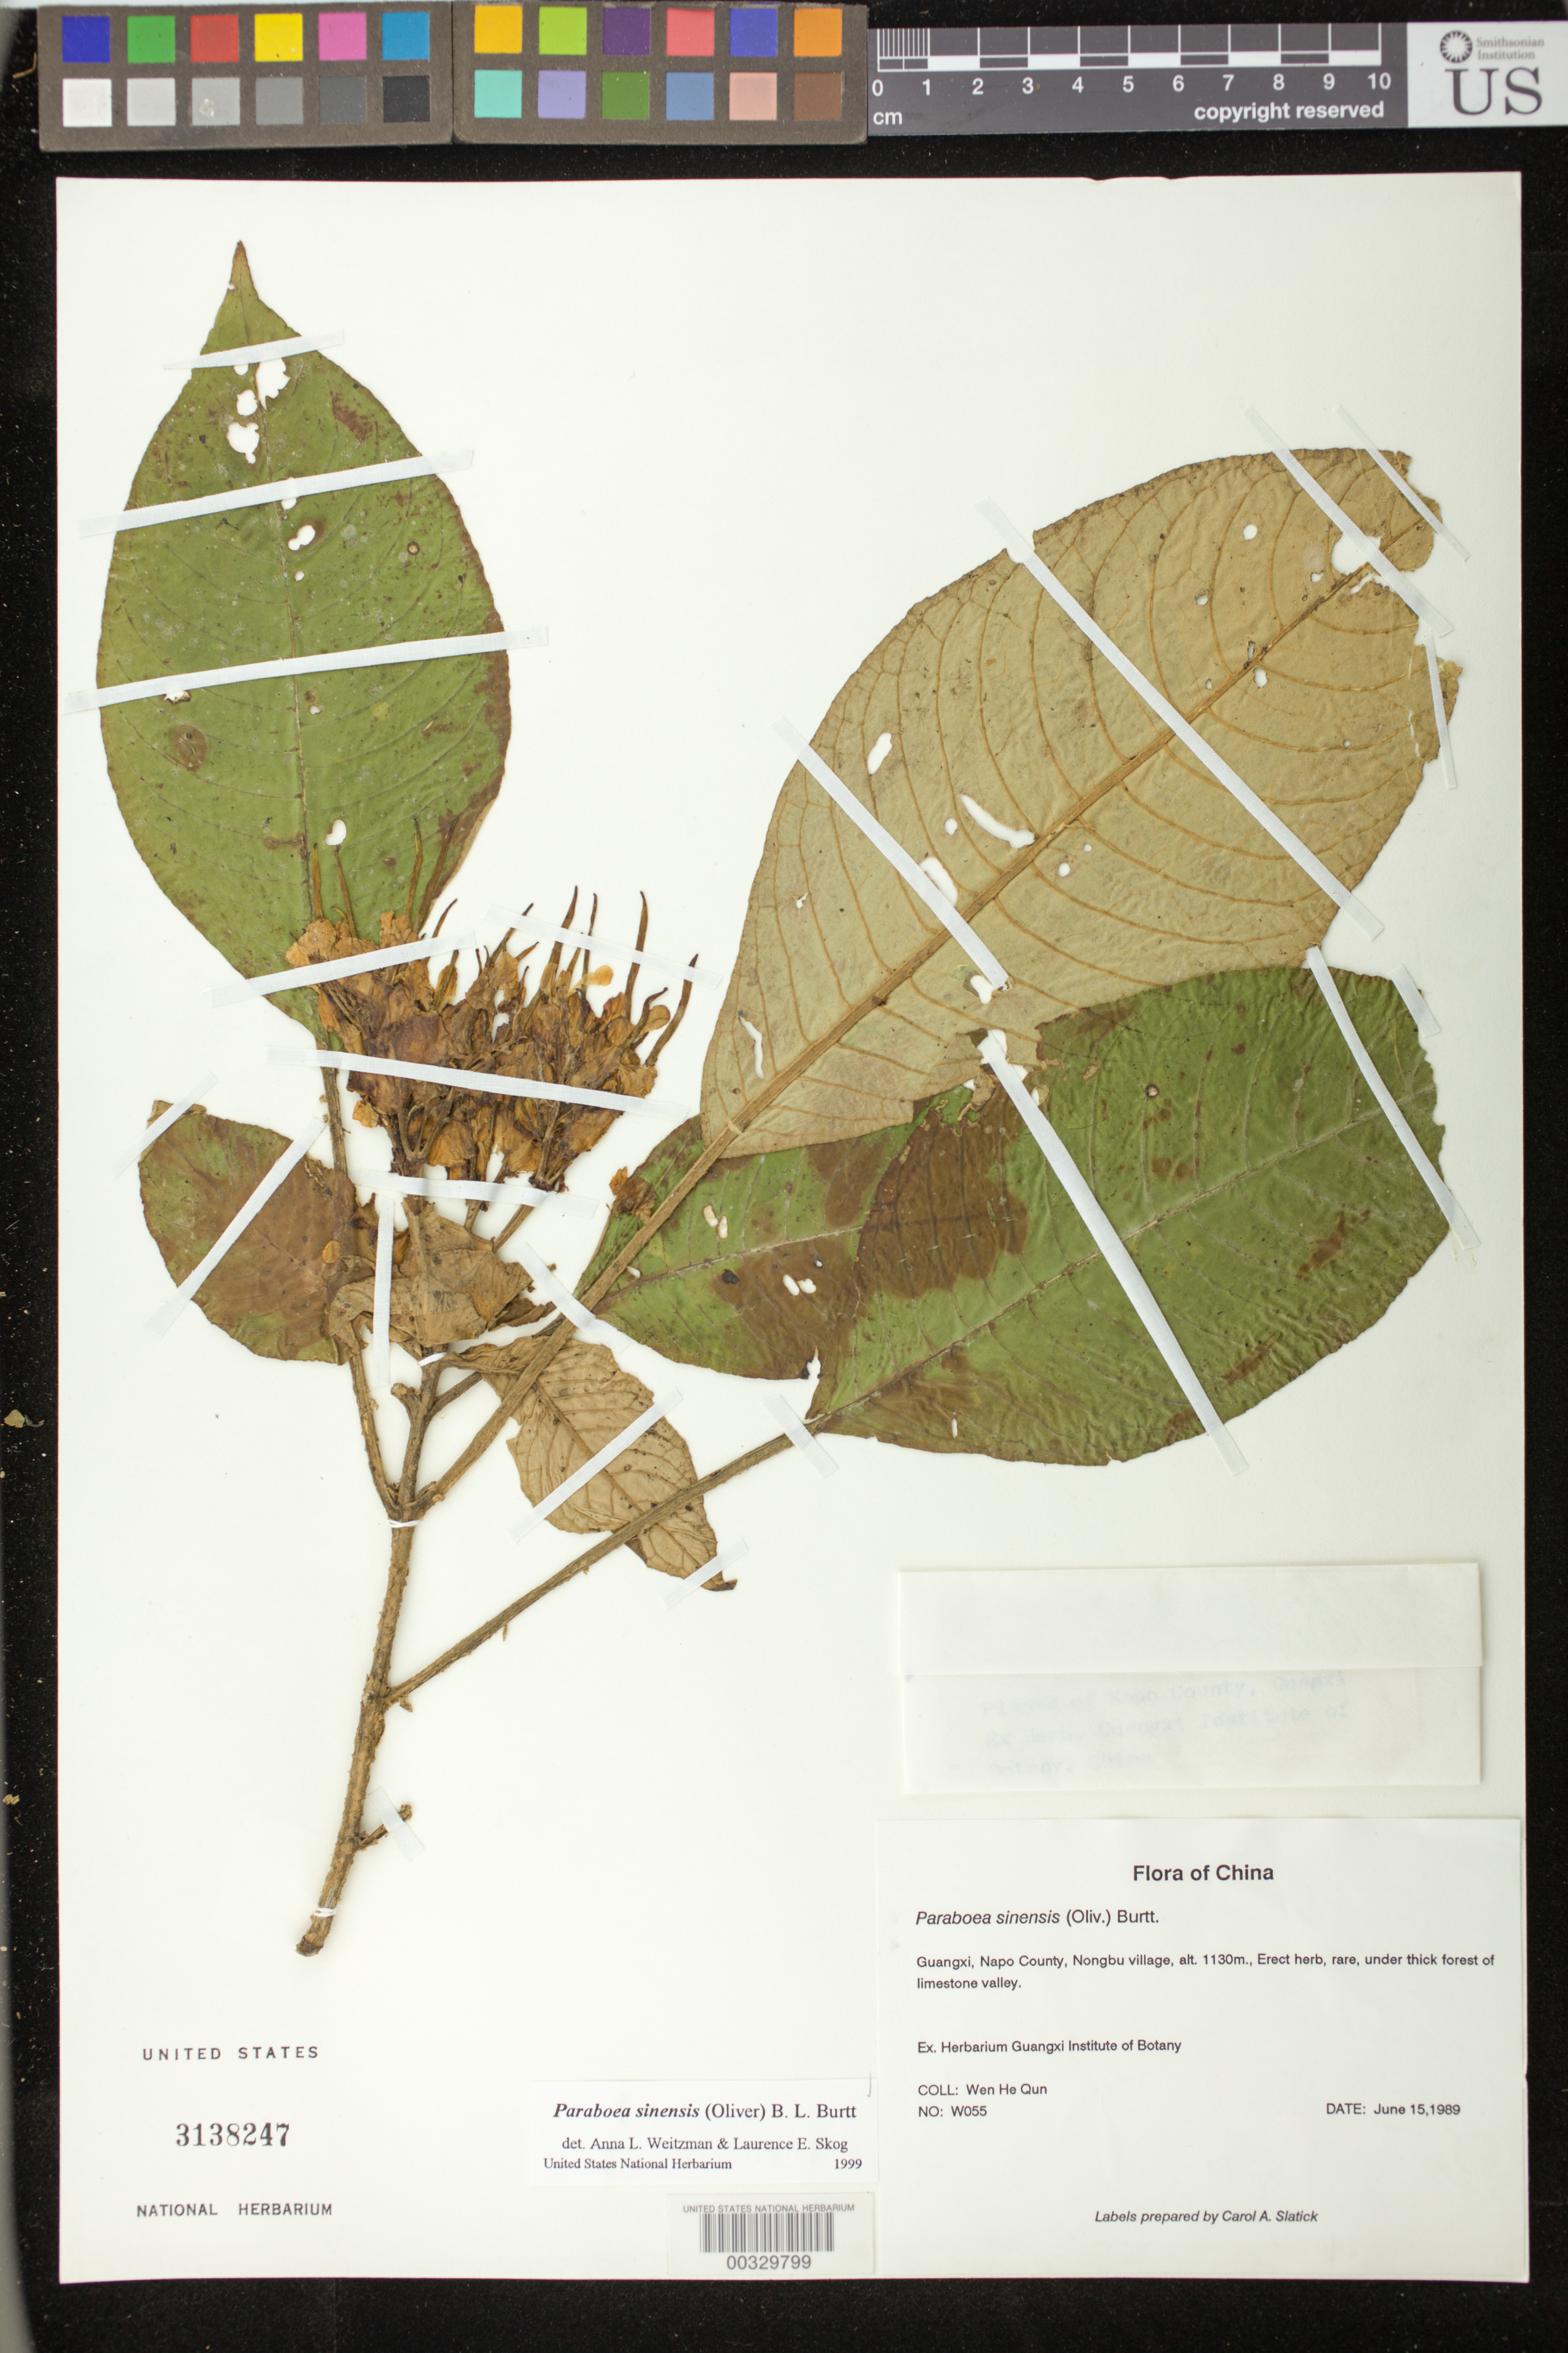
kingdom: Plantae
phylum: Tracheophyta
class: Magnoliopsida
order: Lamiales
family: Gesneriaceae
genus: Paraboea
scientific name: Paraboea sinensis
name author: (Oliv.) B.L. Burtt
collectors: H. Wen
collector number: W055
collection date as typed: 15 Jun 1989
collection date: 1989-06-15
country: China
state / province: Guangxi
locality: Guangxi, napo county, nongbu village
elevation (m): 1130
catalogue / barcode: US 3138247